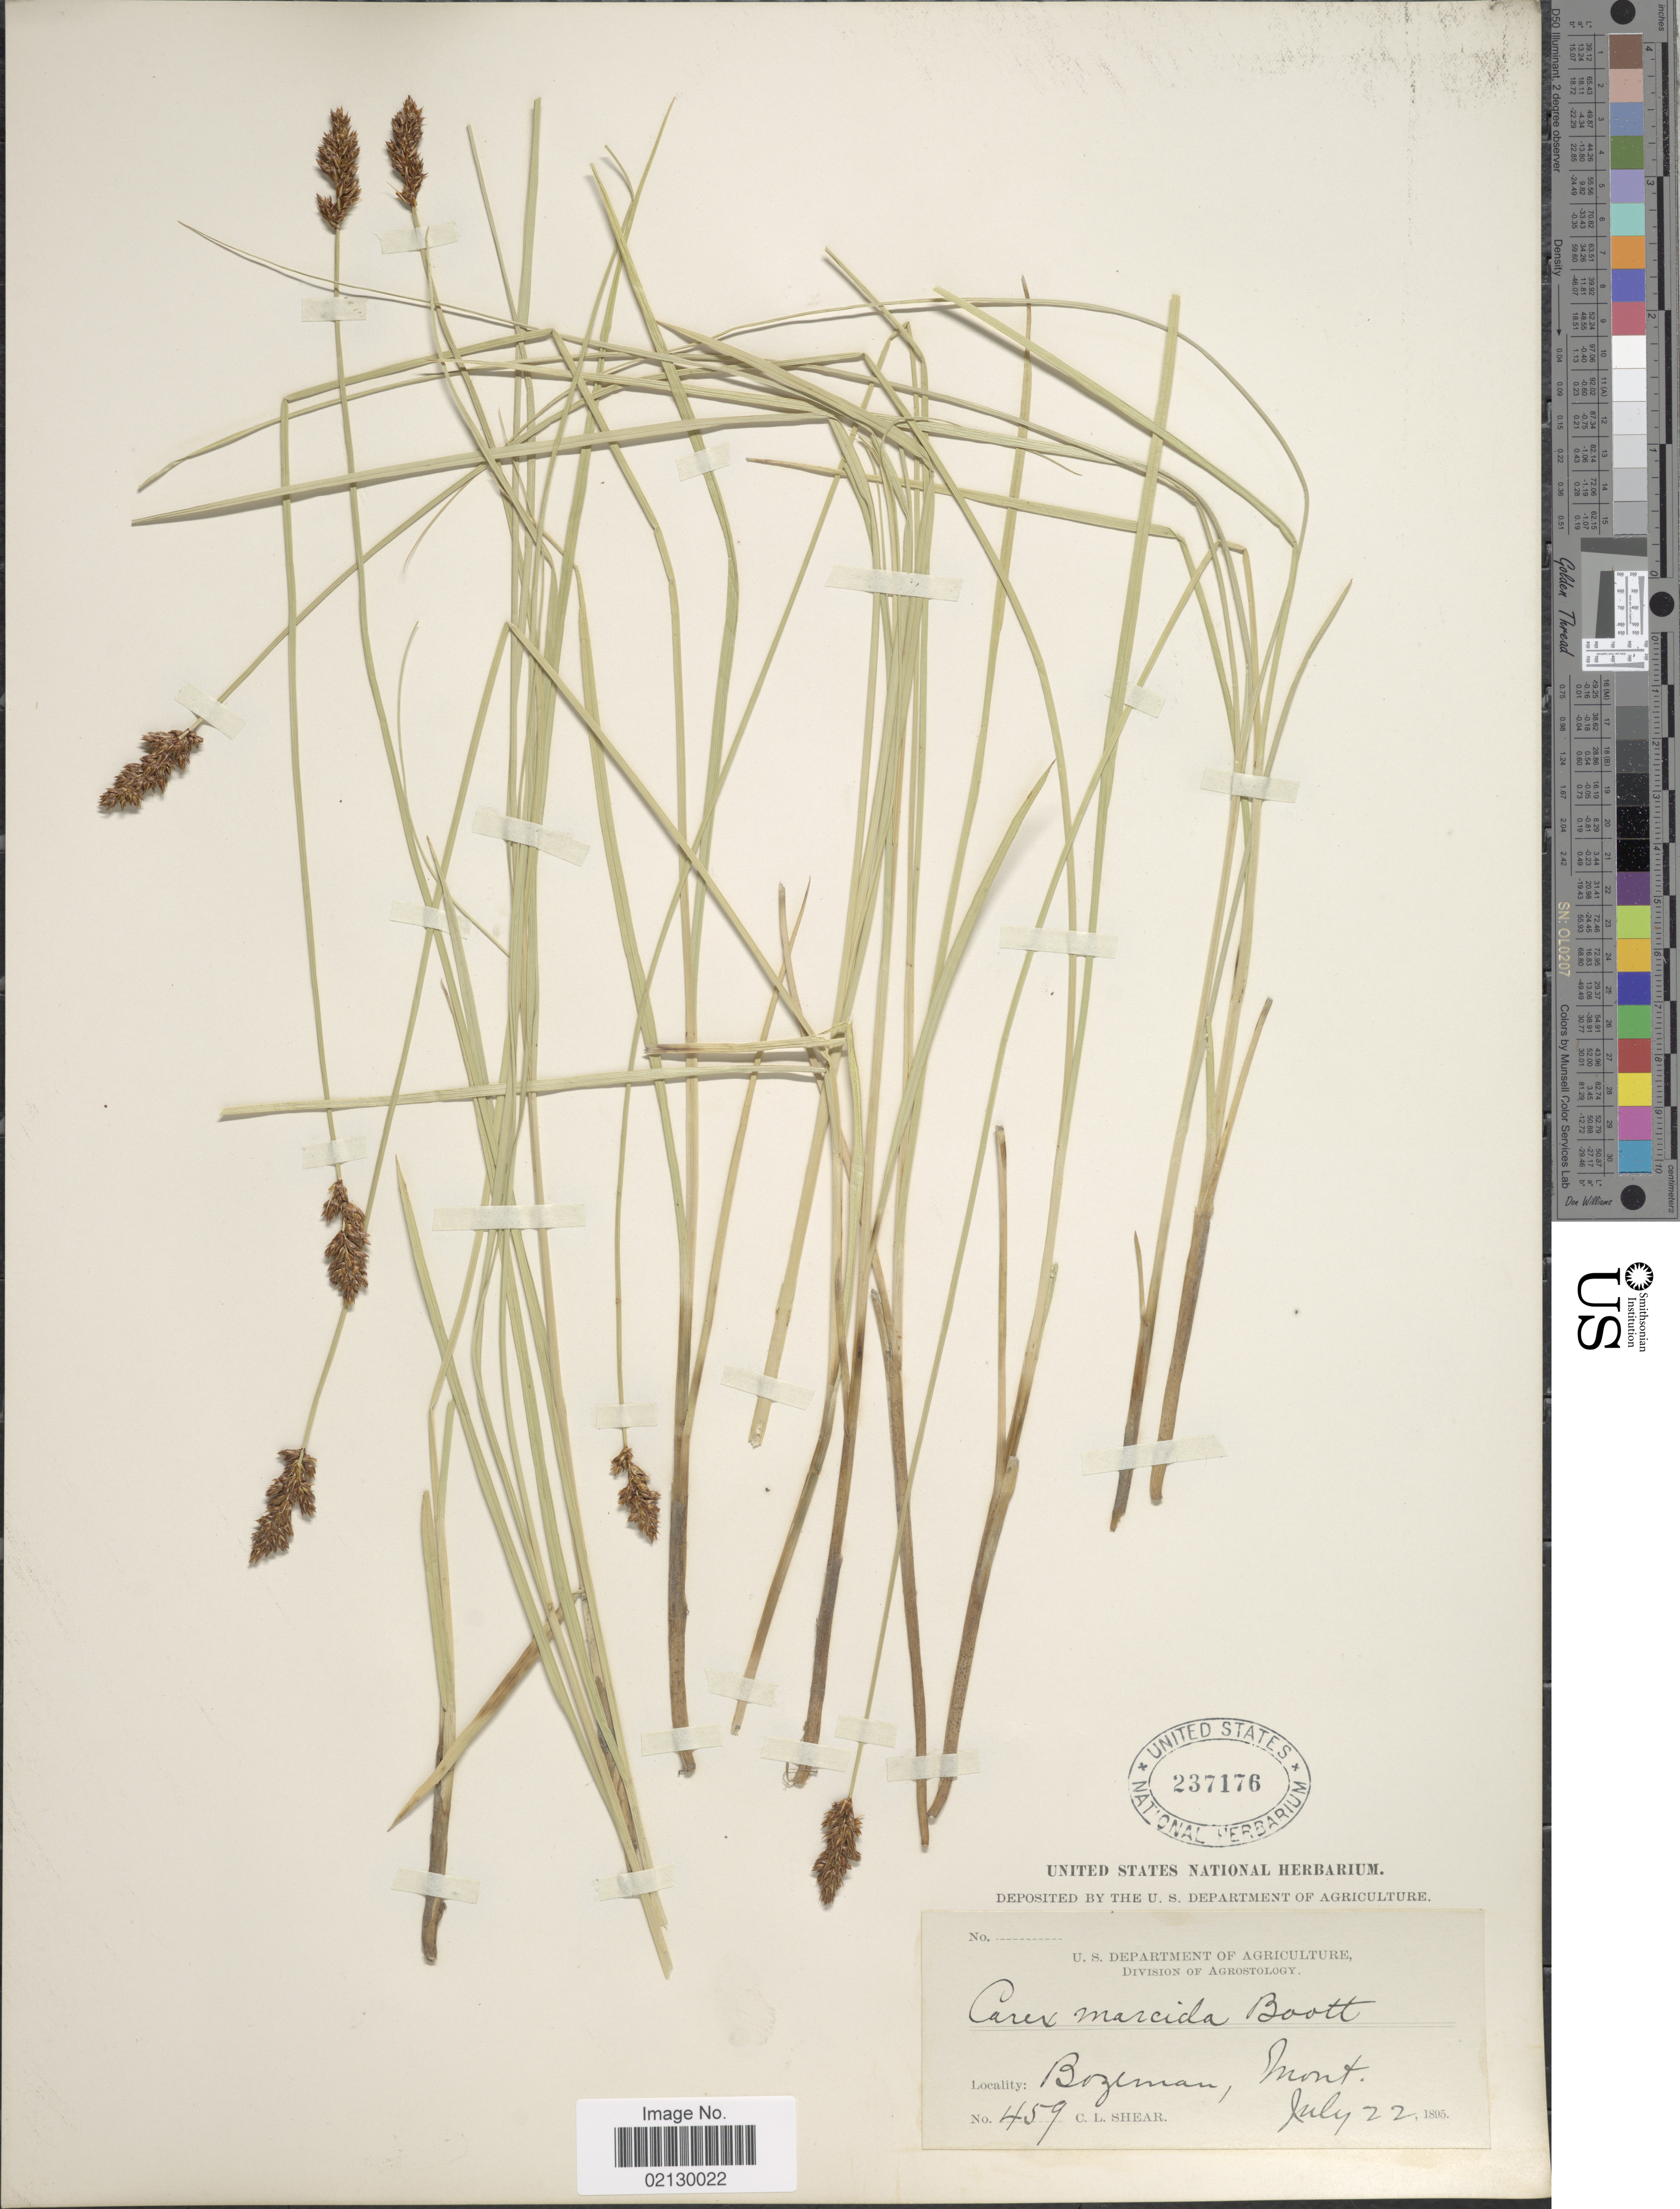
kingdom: Plantae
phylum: Tracheophyta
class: Liliopsida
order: Poales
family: Cyperaceae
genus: Carex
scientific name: Carex praegracilis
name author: W. Boott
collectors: C. L. Shear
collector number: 459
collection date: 1895-07-22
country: United States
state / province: Montana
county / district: Gallatin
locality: Bozeman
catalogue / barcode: US 237176